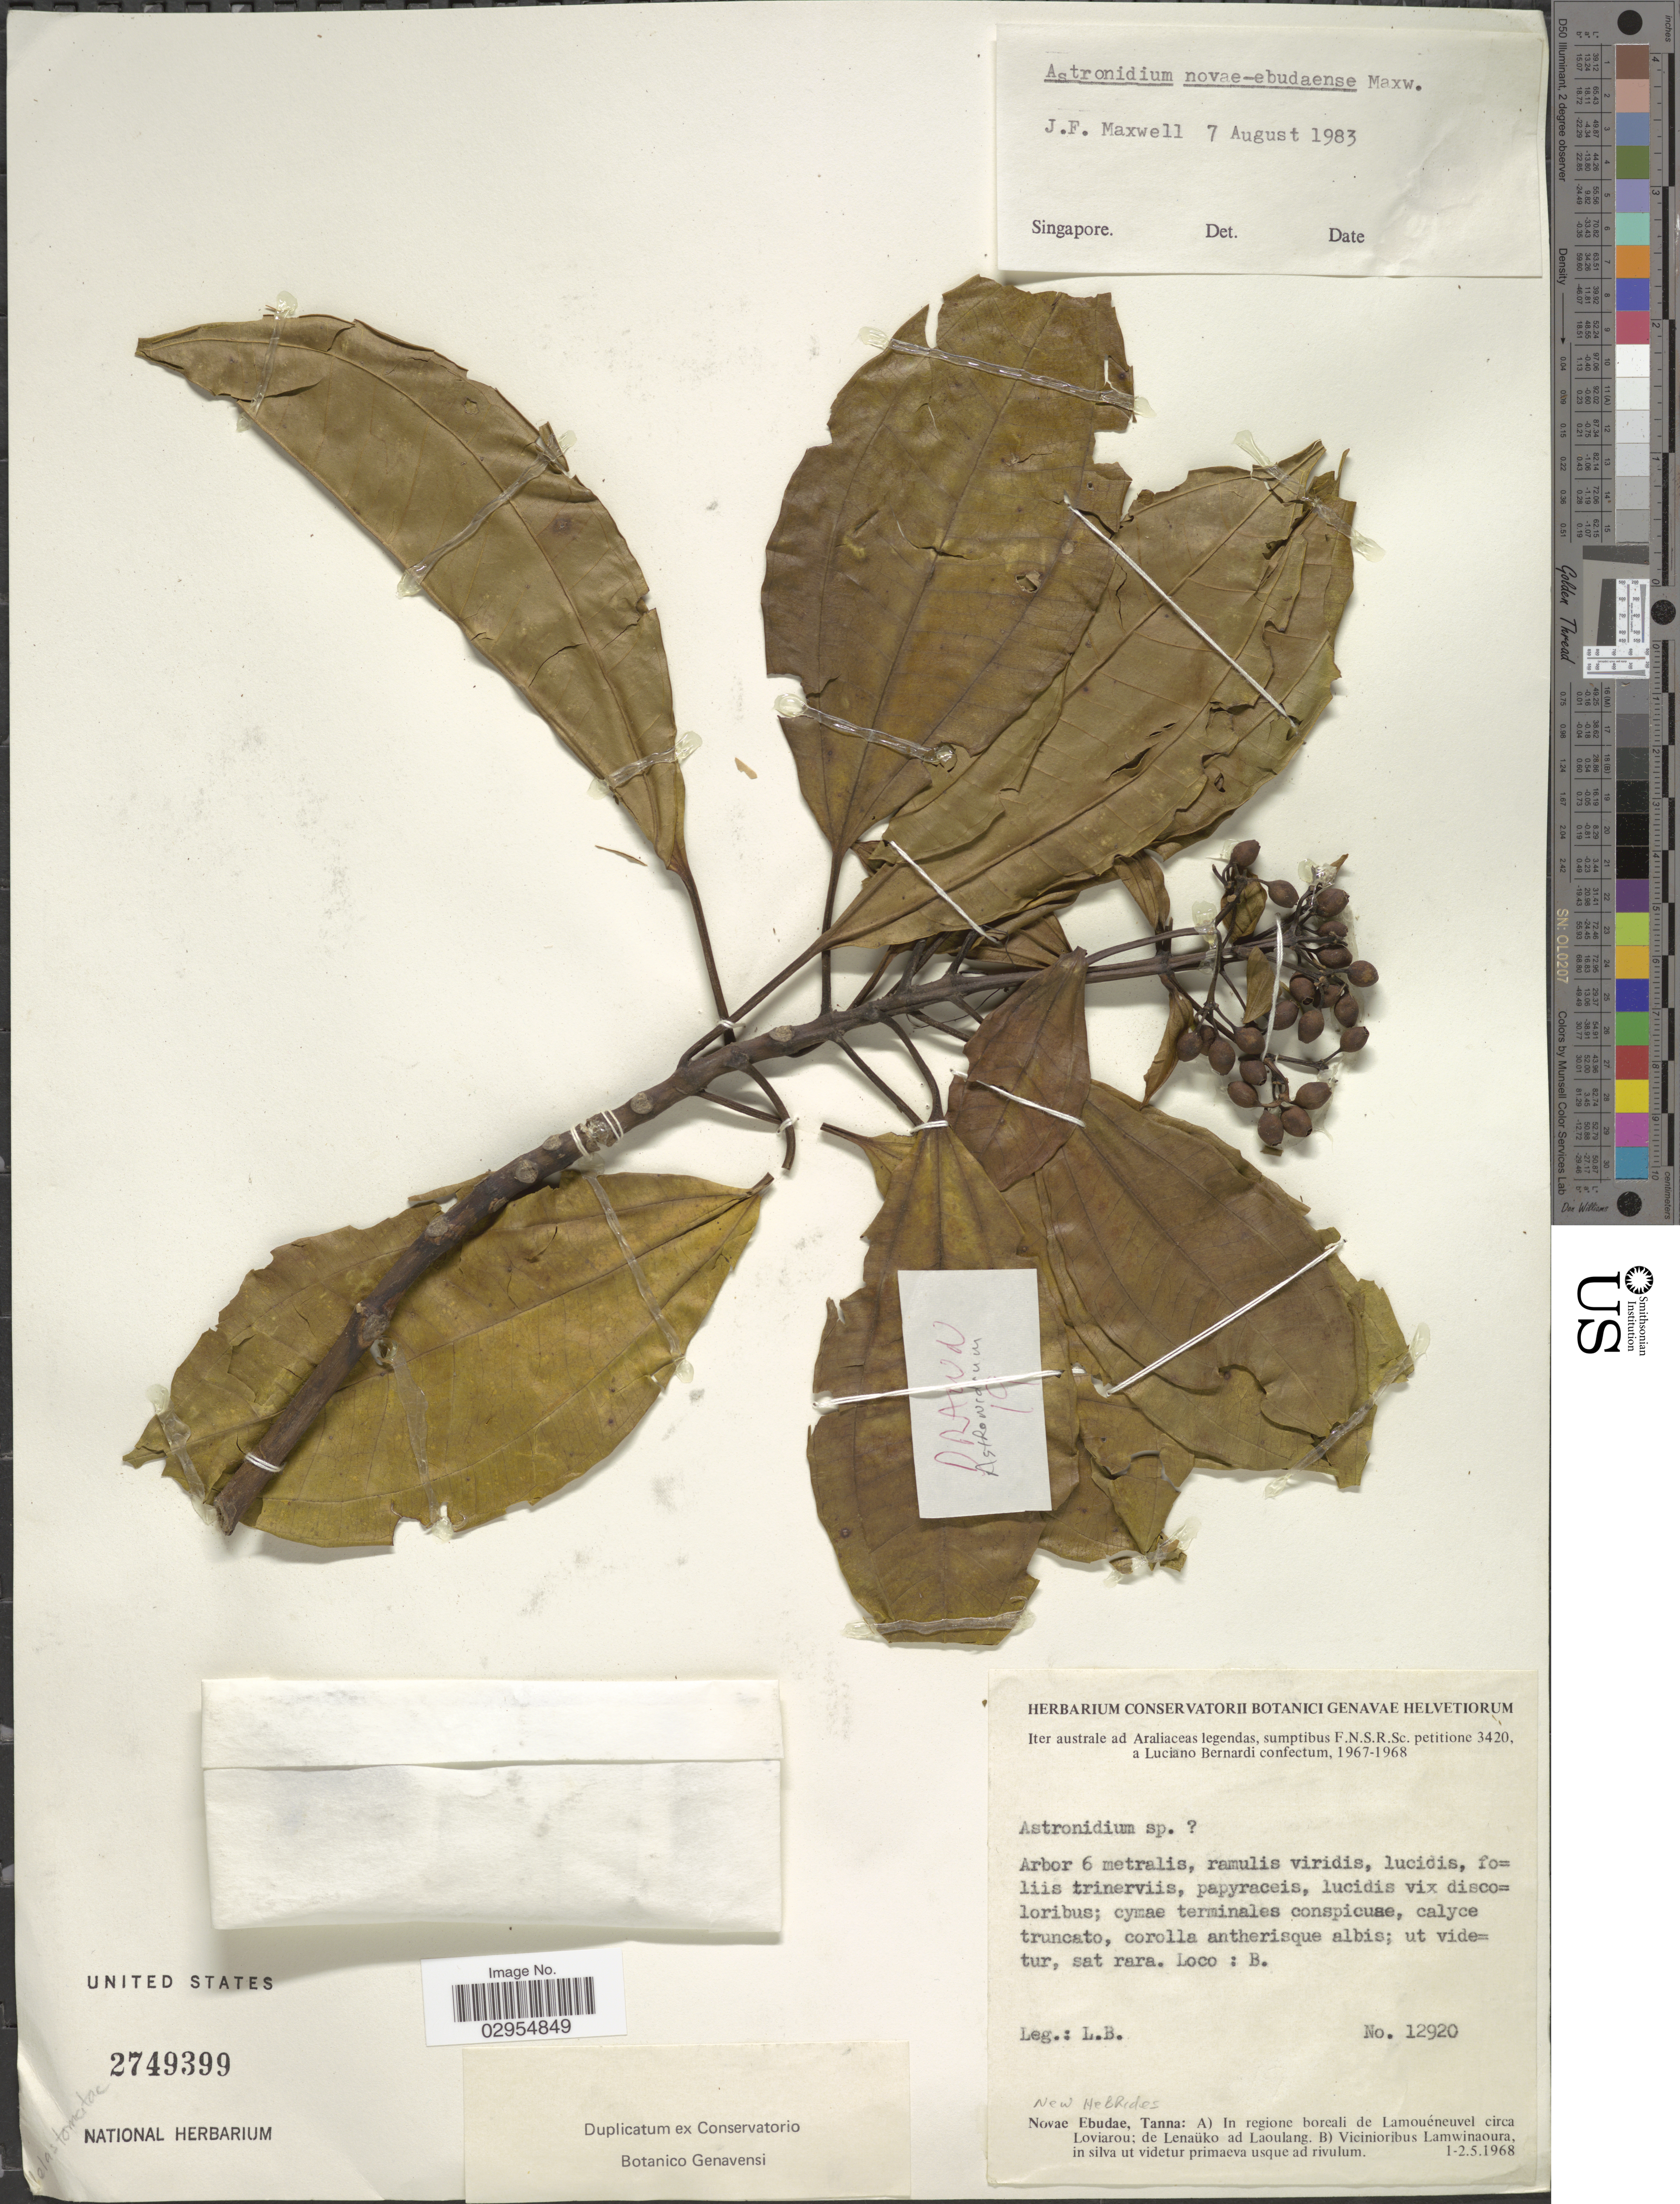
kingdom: Plantae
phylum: Tracheophyta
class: Magnoliopsida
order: Myrtales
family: Melastomataceae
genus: Astronidium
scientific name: Astronidium novae-ebudaense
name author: J.F. Maxwell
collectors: L. Bernardi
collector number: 12920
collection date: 1968-05-01/1968-05-02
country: Vanuatu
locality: Novae Ebudae, Tanna: Vicinioribus Lamwinaoura in silva ut videtur primaeva usque ad rivulum.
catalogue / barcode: US 2749399